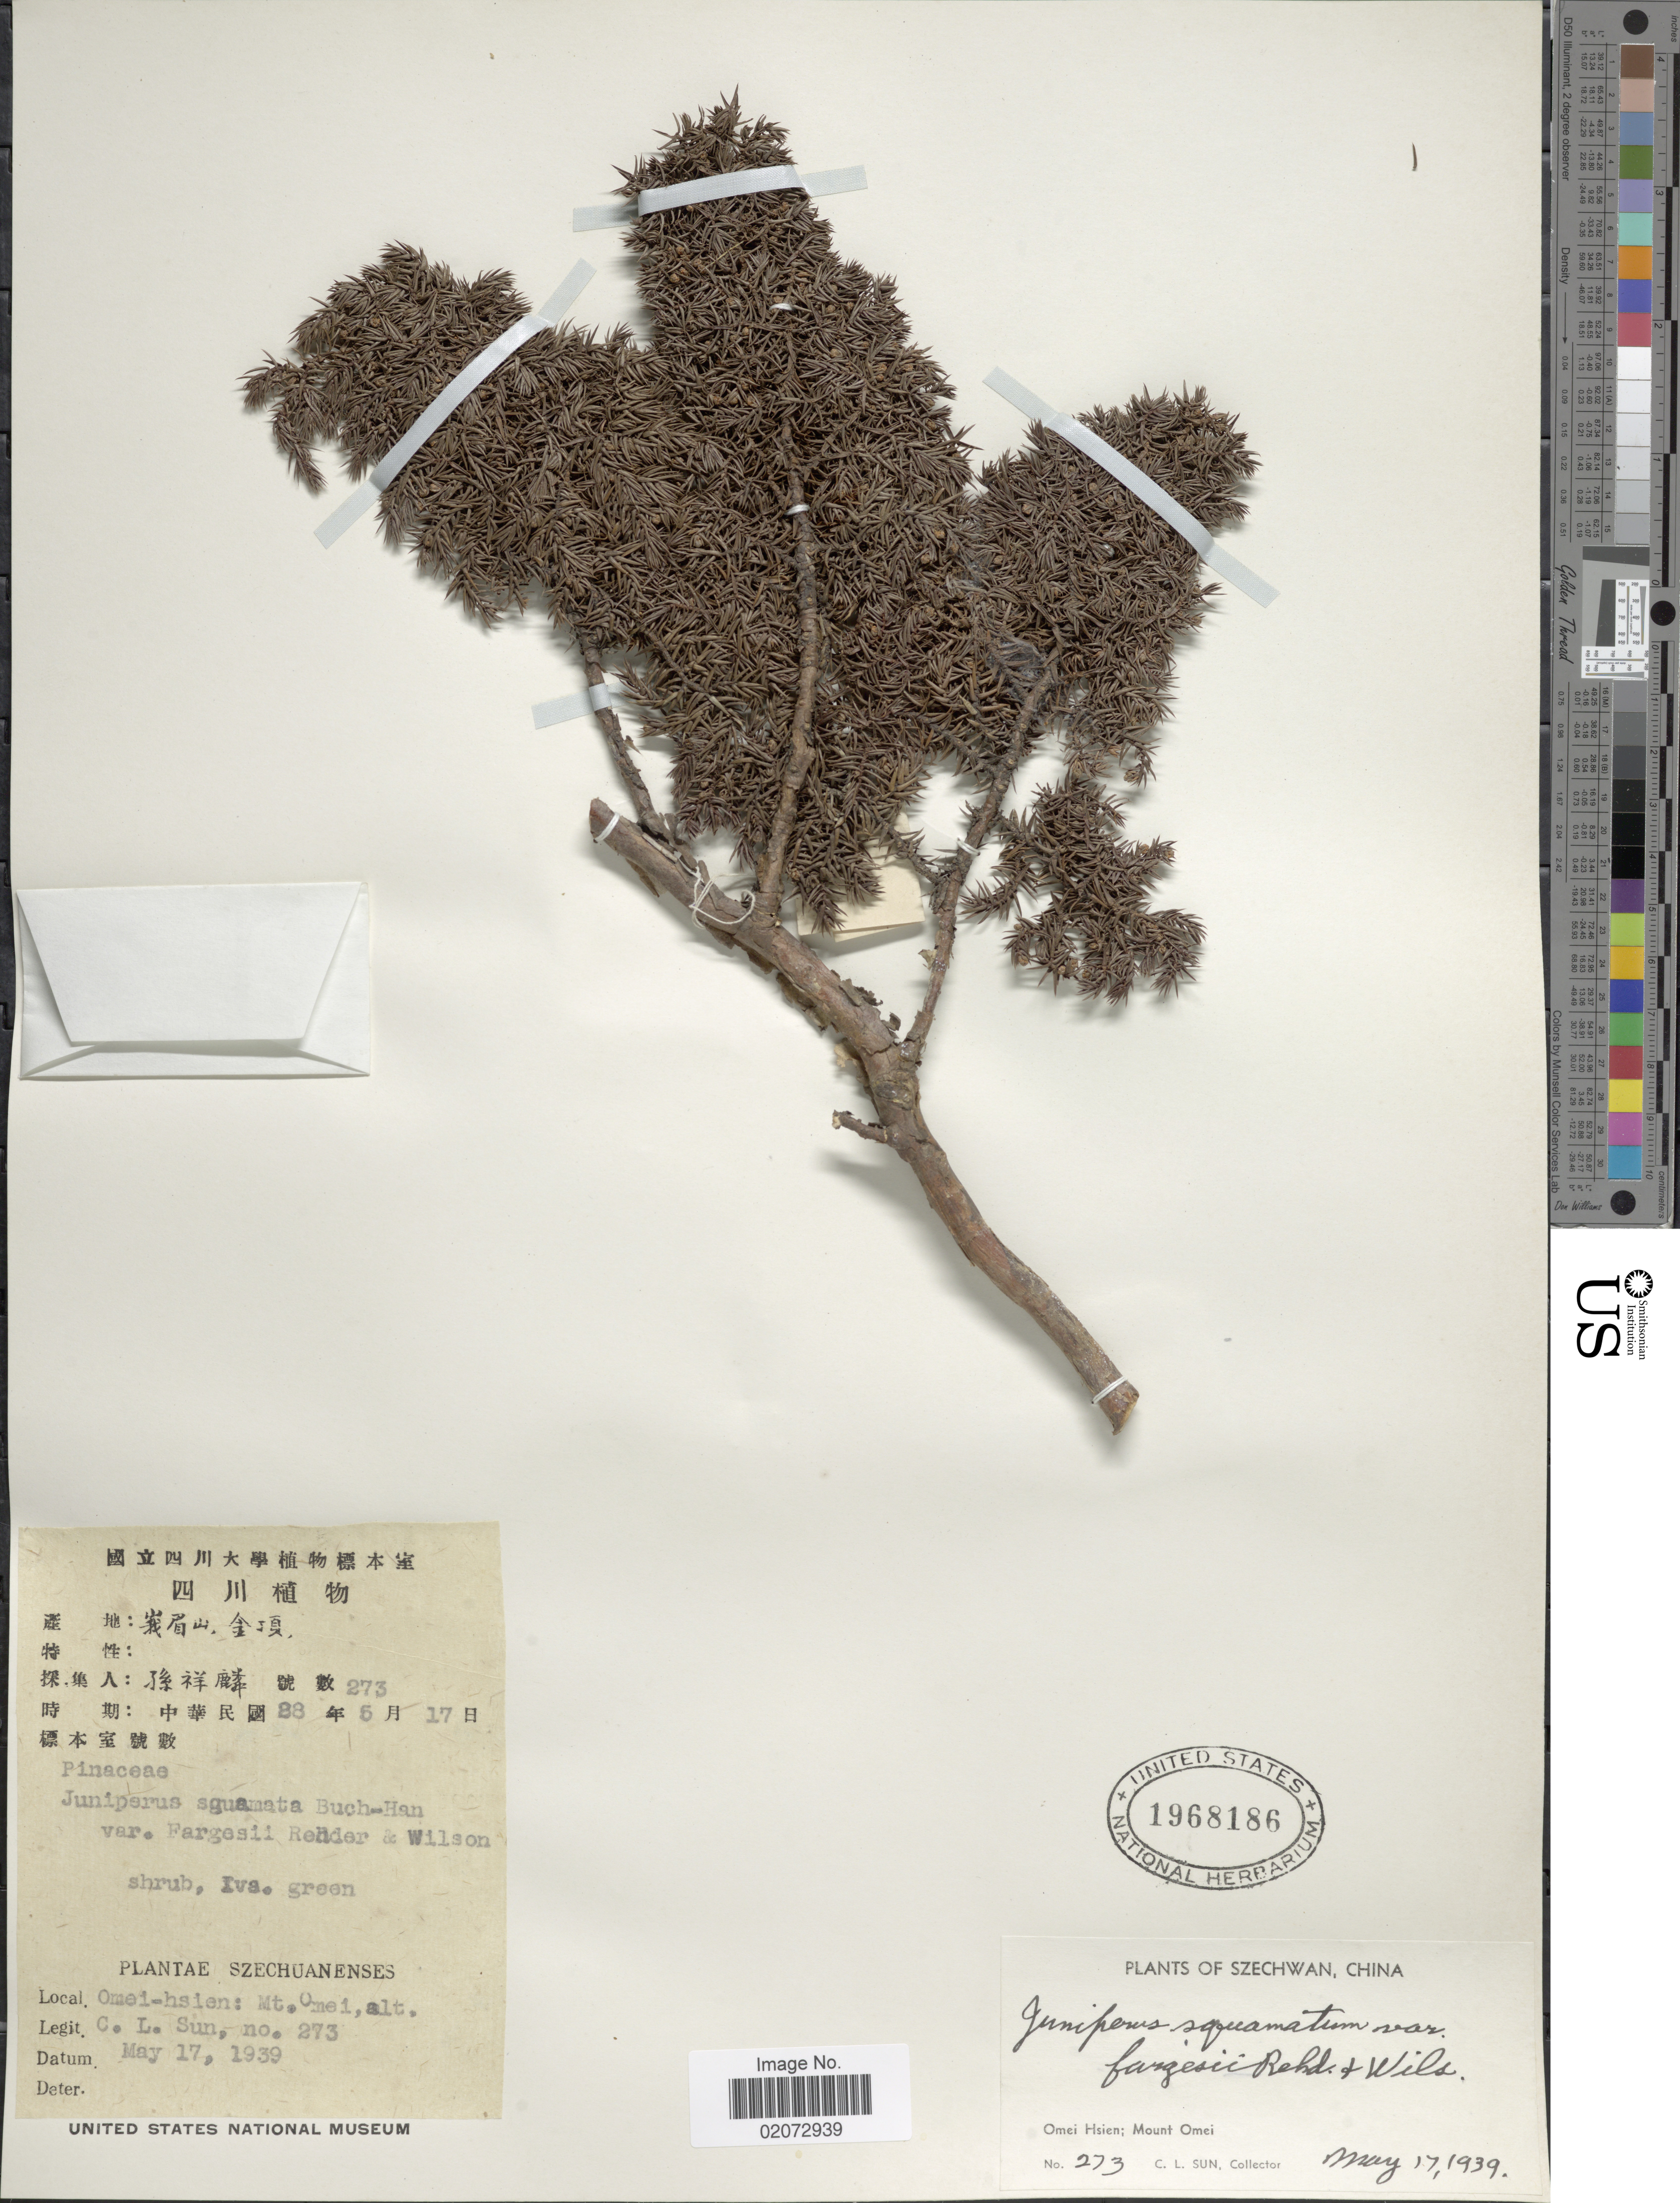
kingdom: Plantae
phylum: Tracheophyta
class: Pinopsida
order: Pinales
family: Cupressaceae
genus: Juniperus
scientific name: Juniperus squamata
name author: Buch.-Ham. ex D. Don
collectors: C. Sun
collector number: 273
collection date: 1939-05-17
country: China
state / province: Sichuan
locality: Szechwan, China. Omei Hsien; Mount Omei.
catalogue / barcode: US 1968186